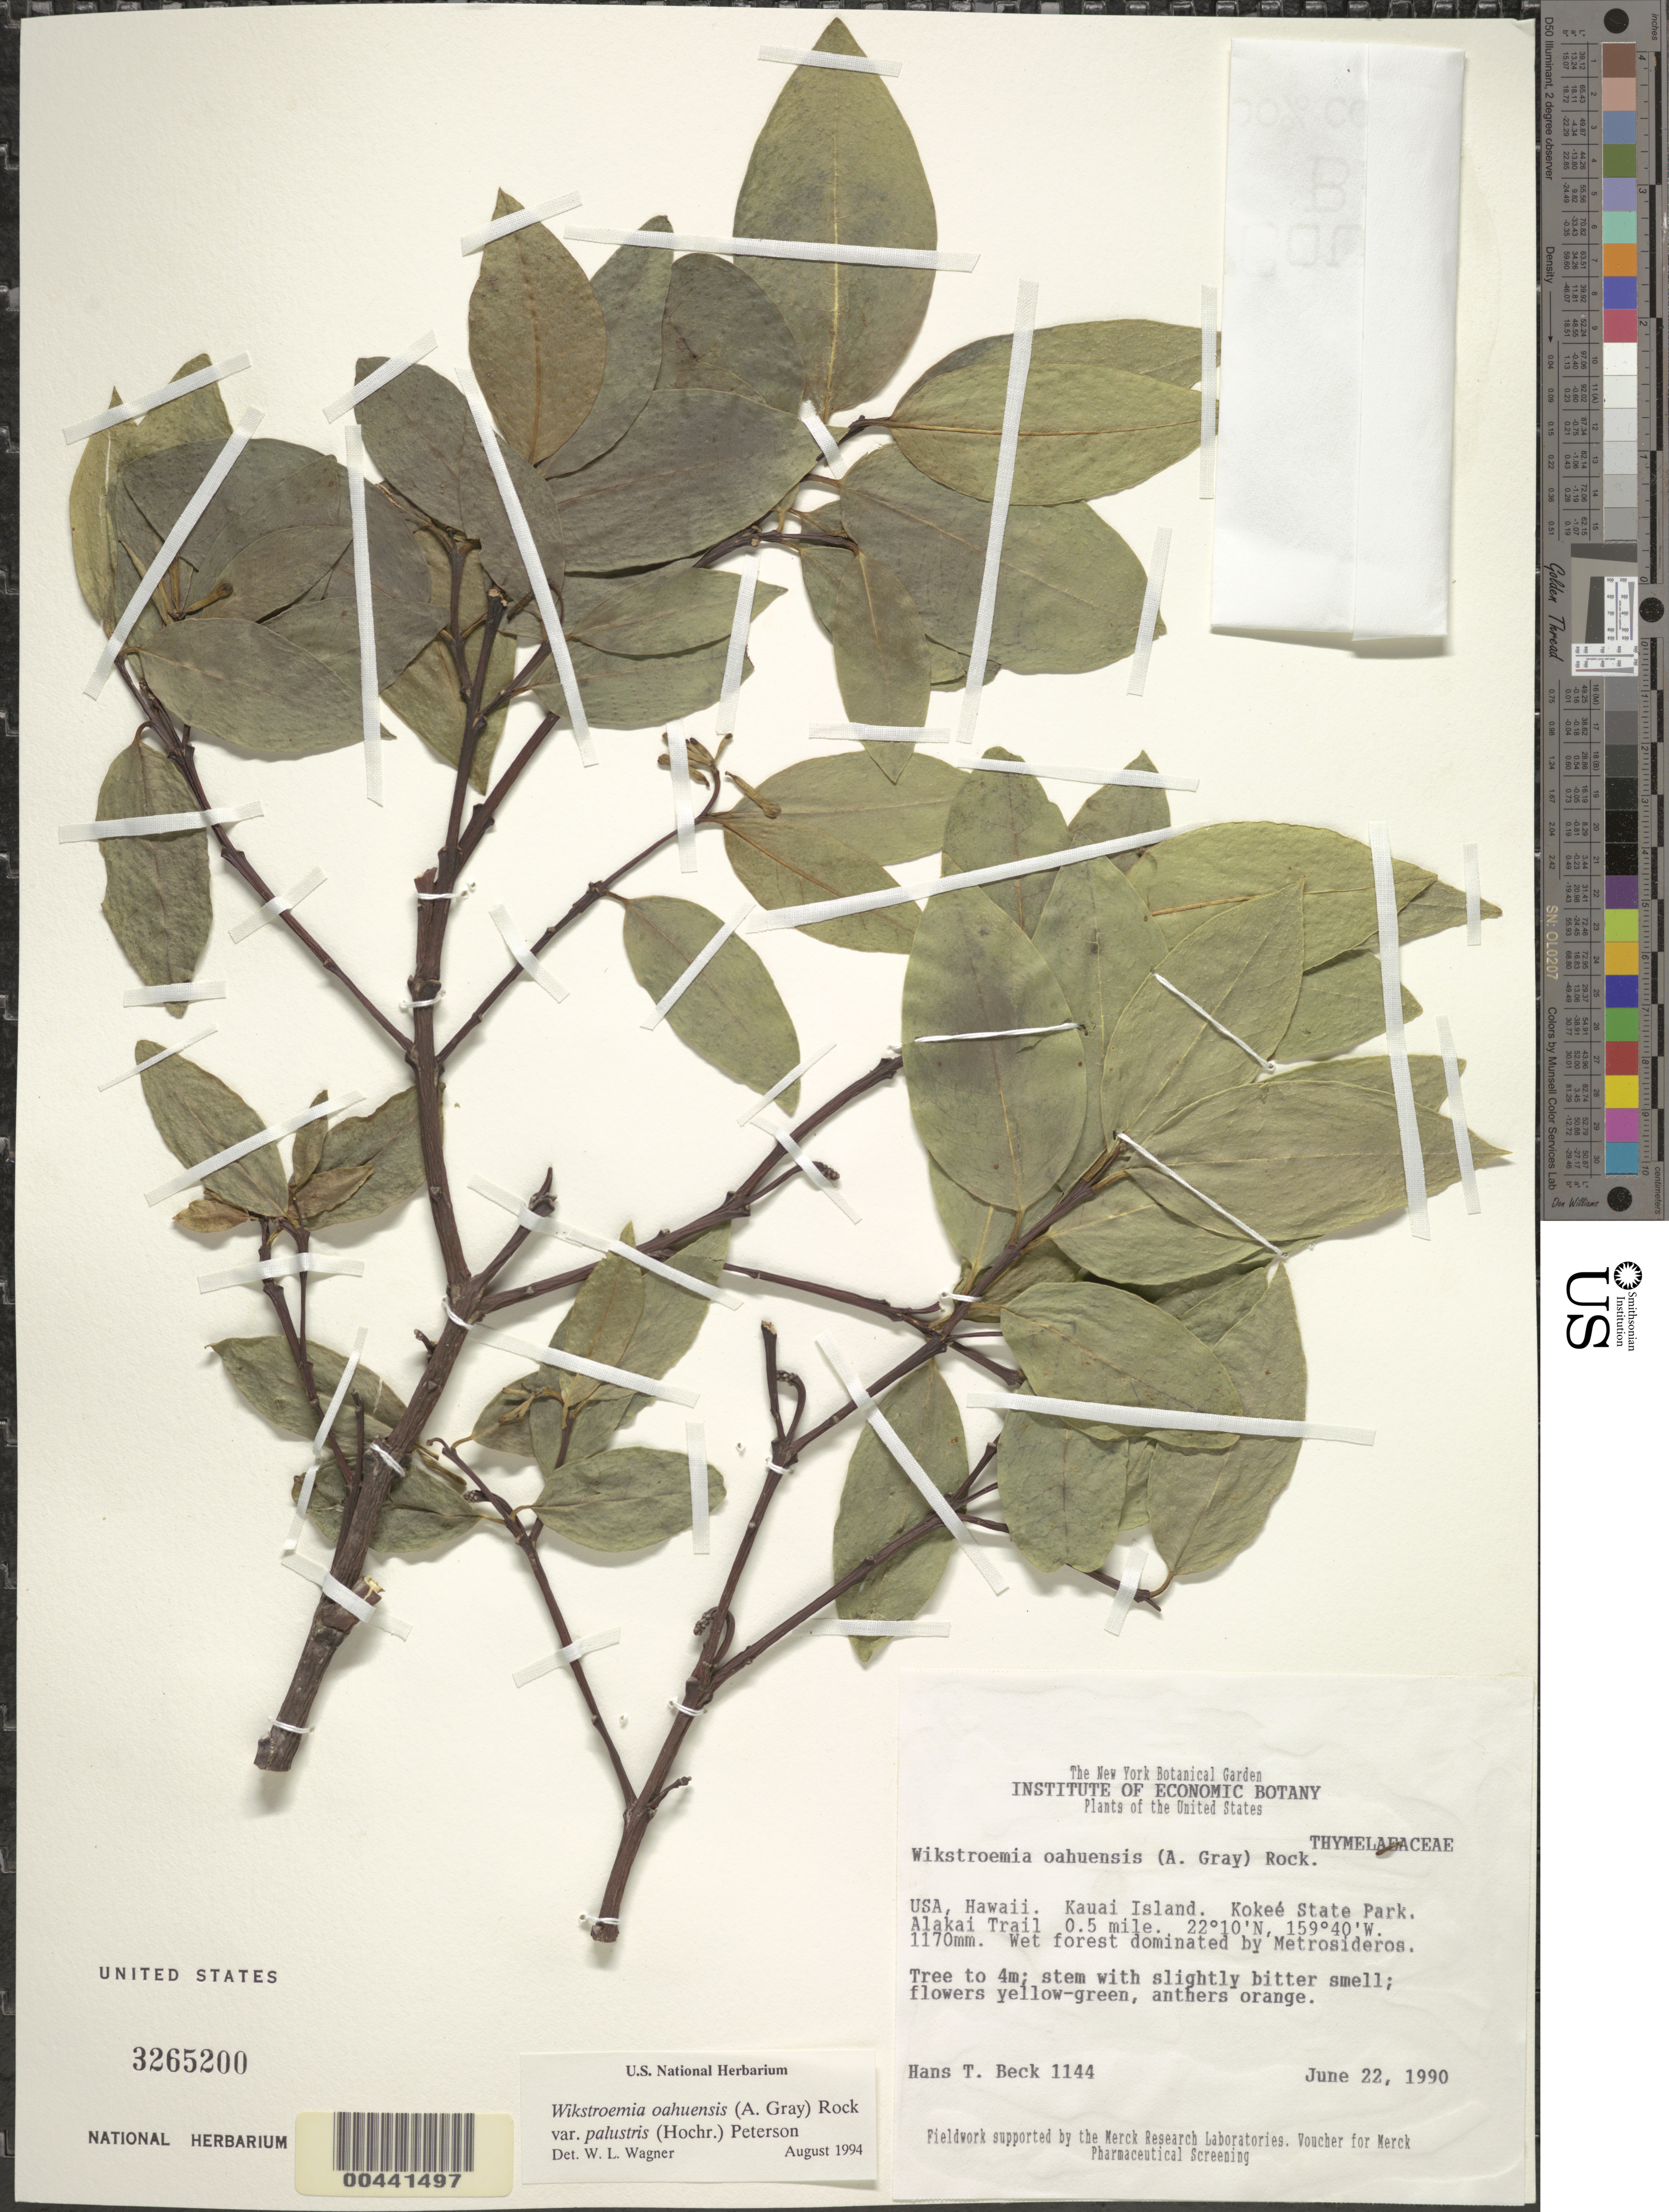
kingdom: Plantae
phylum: Tracheophyta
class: Magnoliopsida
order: Malvales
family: Thymelaeaceae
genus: Wikstroemia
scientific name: Wikstroemia oahuensis var. palustris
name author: (Hochr.) B. Peterson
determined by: Wagner, W. L., (BOT), Smithsonian Institution - National Museum of Natural History (UNITED STATES)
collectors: H. T. Beck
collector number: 1144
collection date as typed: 22 Jun 1990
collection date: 1990-06-22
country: United States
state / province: Hawaii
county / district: Kauai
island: Kaua'i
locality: Kokee State Park, Alakai Trail, 0.5 mile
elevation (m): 1170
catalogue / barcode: US 3265200